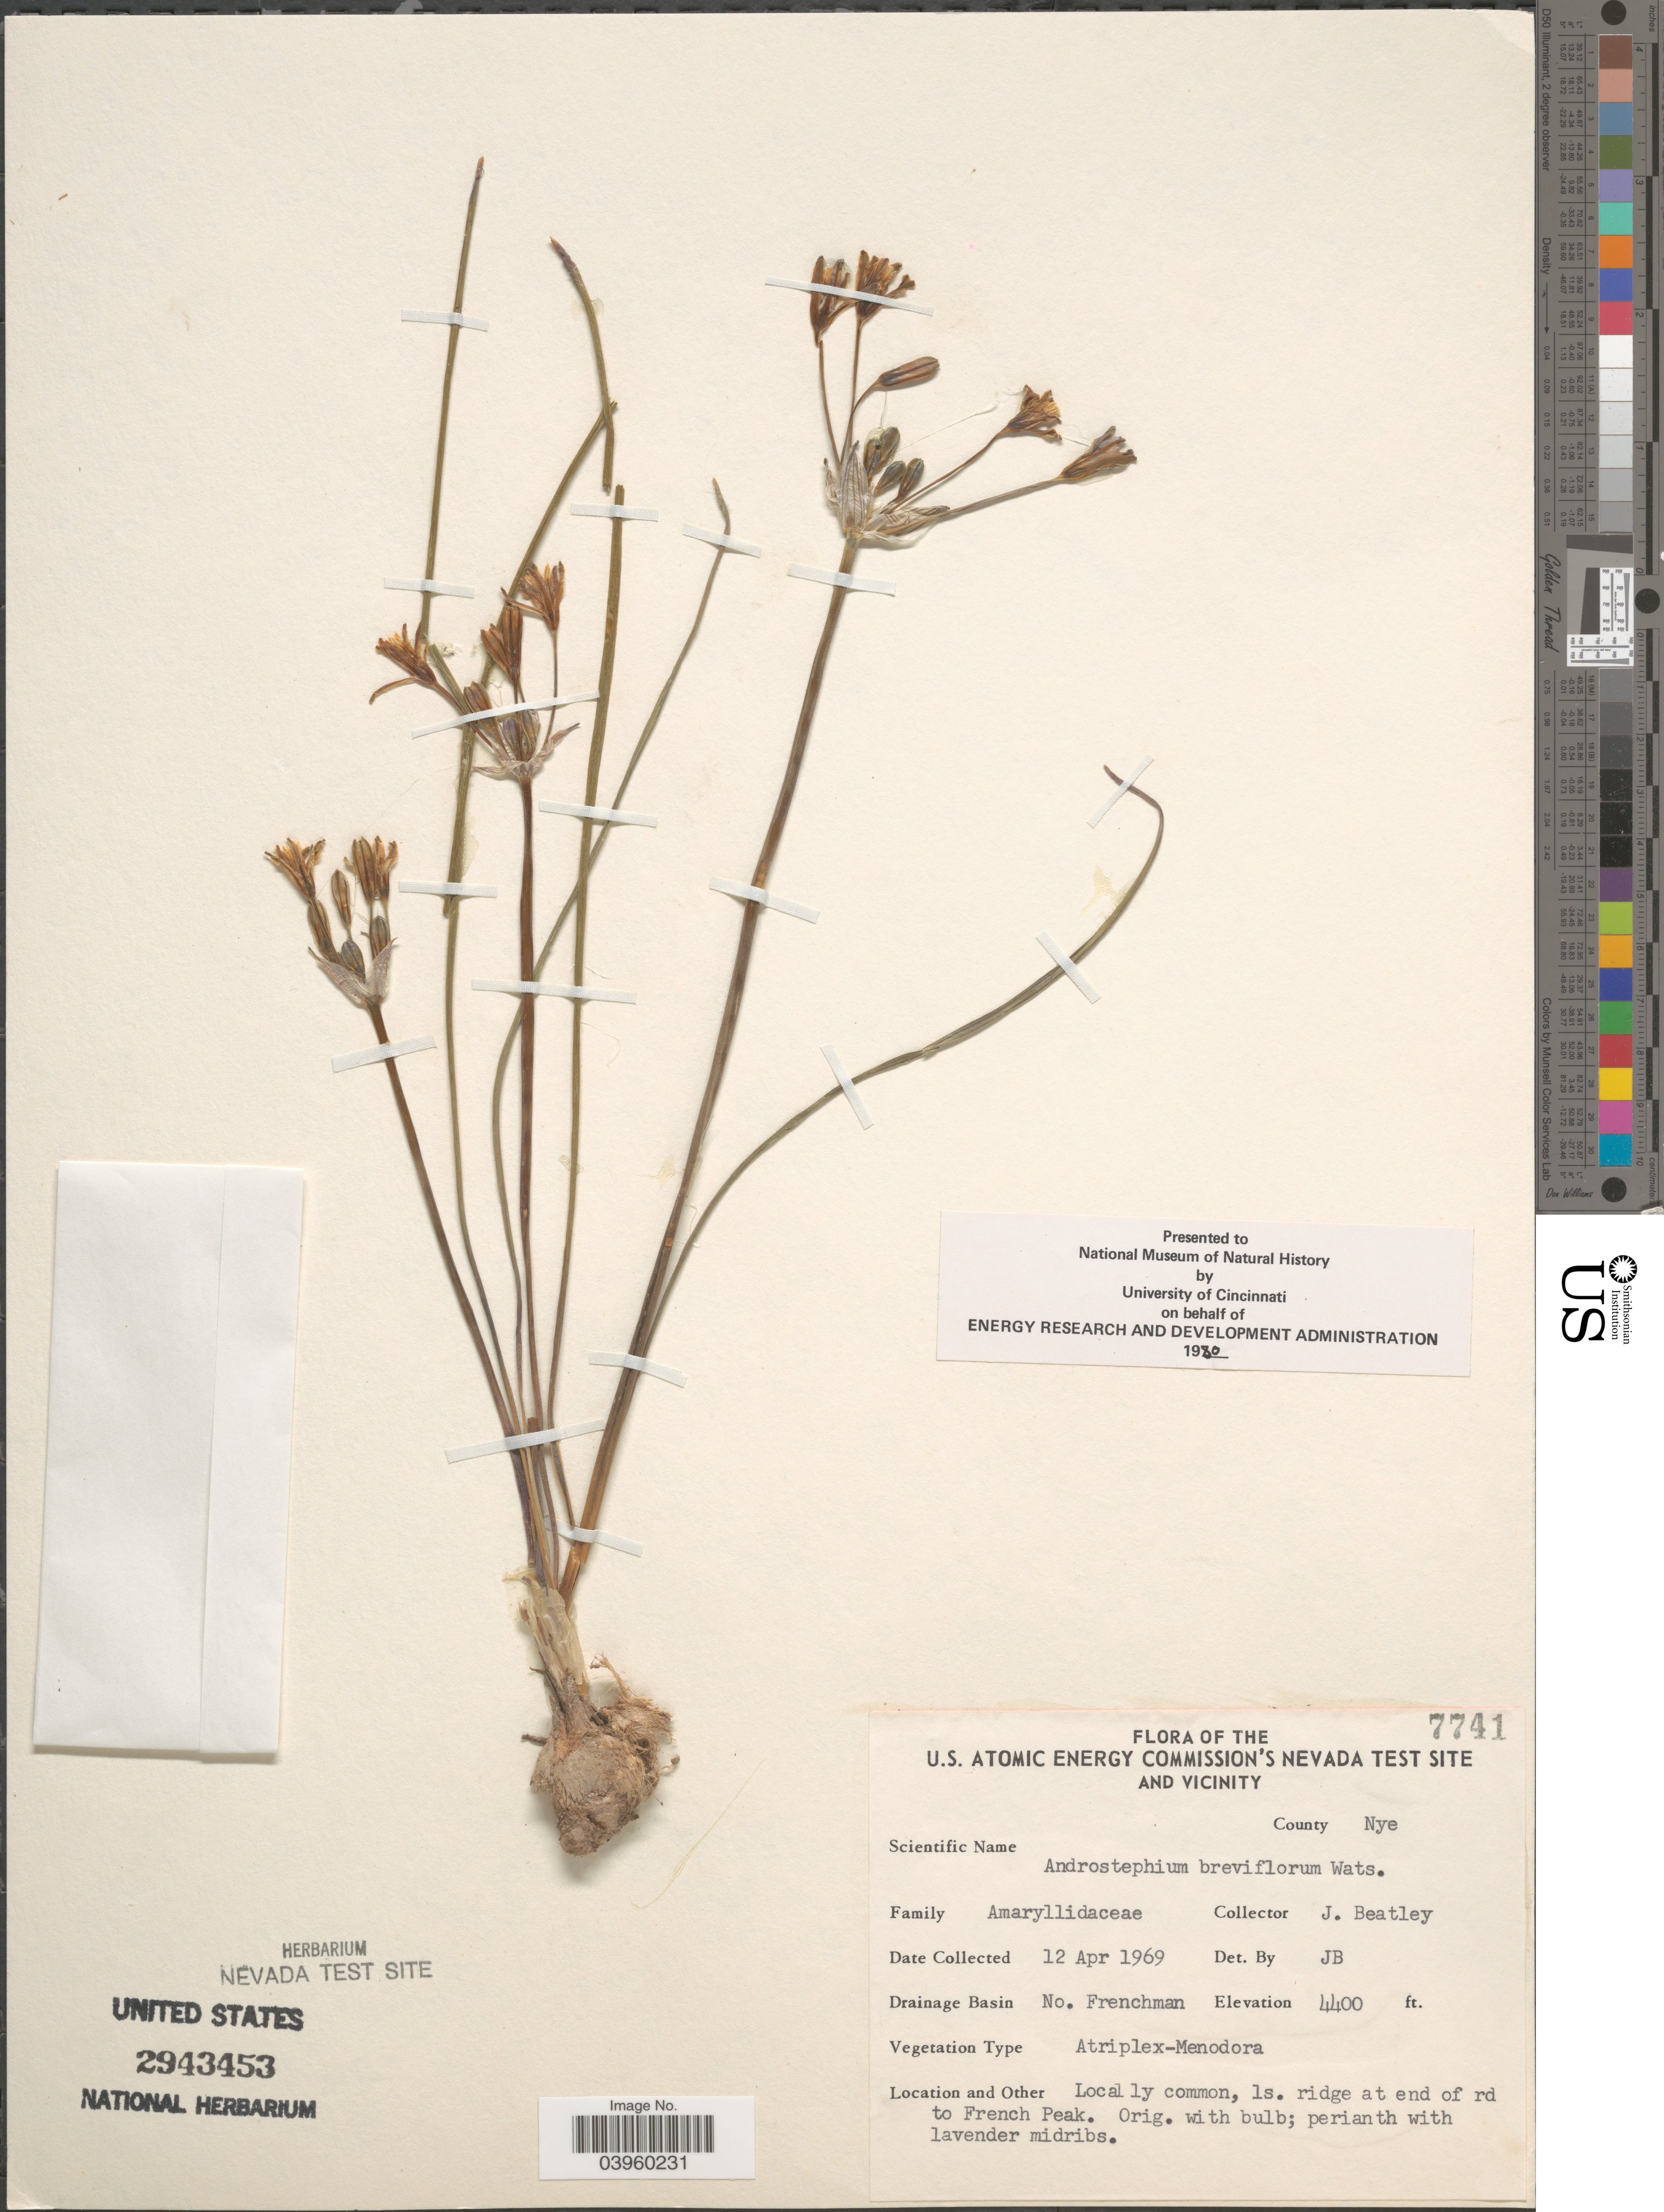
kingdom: Plantae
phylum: Tracheophyta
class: Liliopsida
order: Asparagales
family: Asparagaceae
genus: Androstephium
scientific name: Androstephium breviflorum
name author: S. Watson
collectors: J. C. Beatley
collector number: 7741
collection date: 1969-04-12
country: United States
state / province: Nevada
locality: U.S. Atomic Energy Commission's Nevada Test Site and vicinity. County Nye. Drainage Basin No. Frenchman. Locally common, ls. ridge at end of rd to French Peak.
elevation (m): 1341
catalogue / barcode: US 2943453